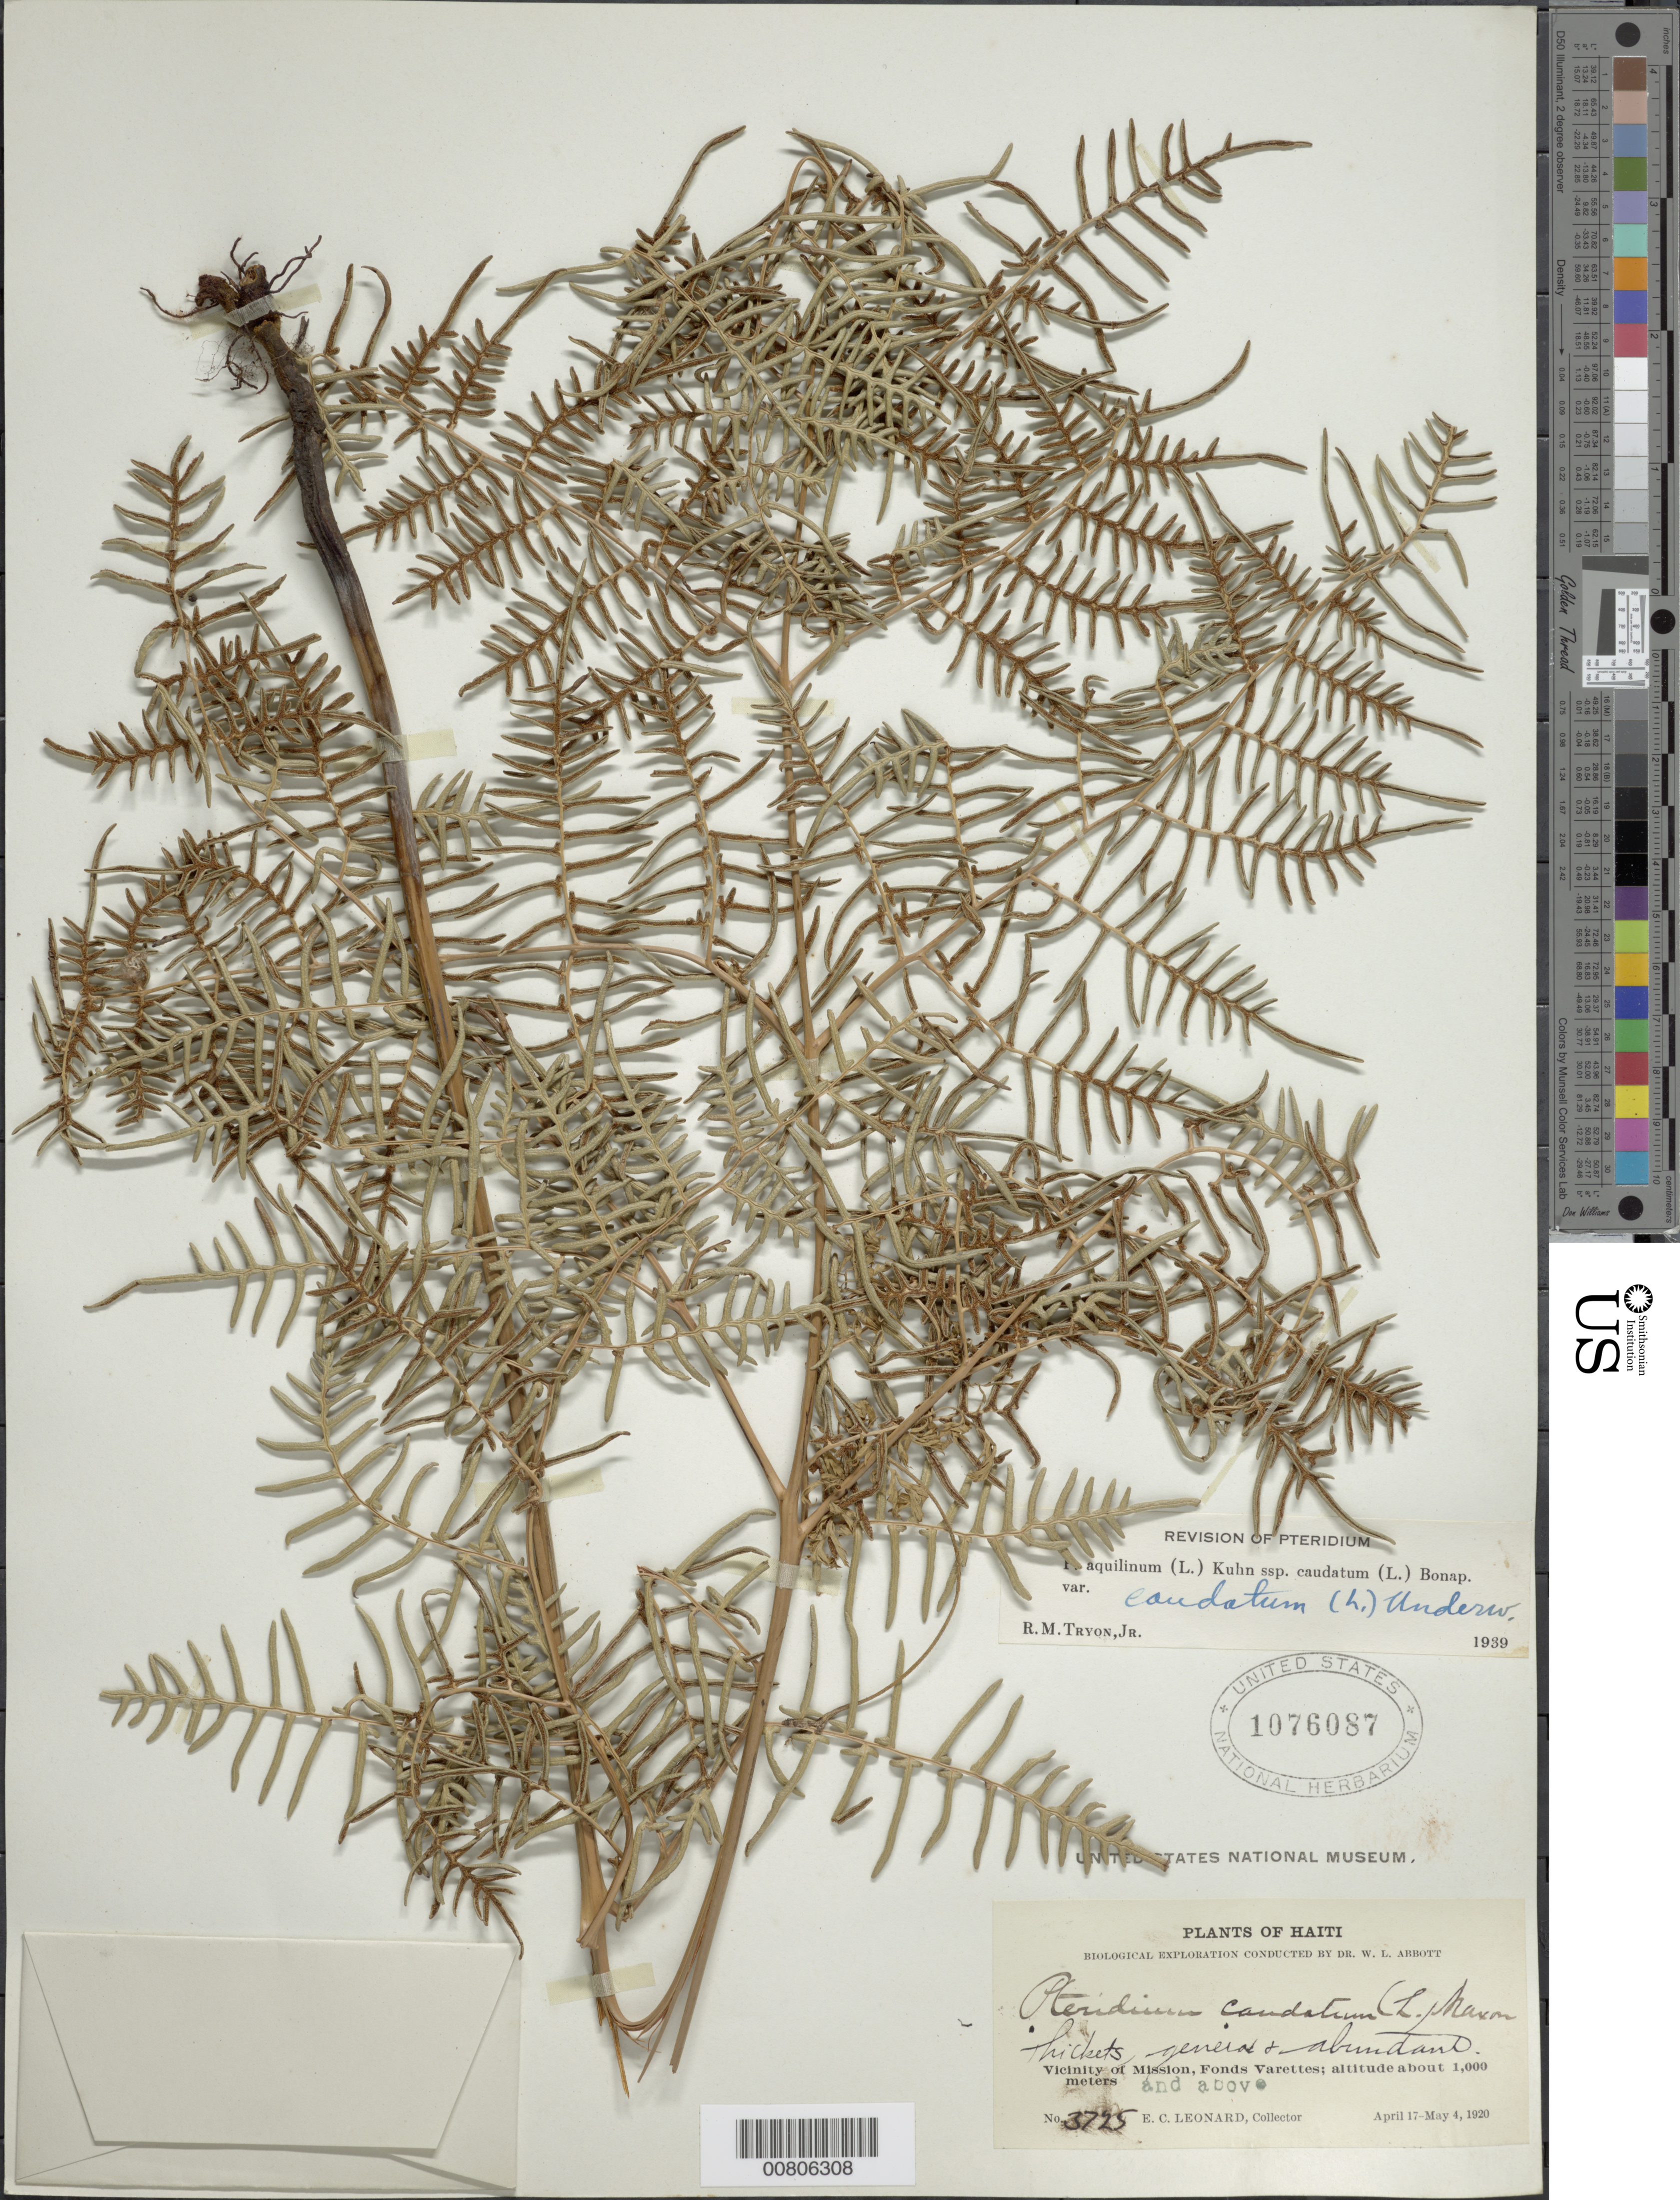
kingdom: Plantae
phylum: Tracheophyta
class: Polypodiopsida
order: Polypodiales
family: Dennstaedtiaceae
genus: Pteridium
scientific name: Pteridium caudatum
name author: (L.) Maxon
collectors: E. C. Leonard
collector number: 3725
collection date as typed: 17 Apr 1920 to 04 May 1920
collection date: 1920-04-17/1920-05-04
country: Haiti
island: Hispaniola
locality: Fonds Varettes, vicinity Mission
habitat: Thickets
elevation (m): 1000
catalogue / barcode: US 1076087